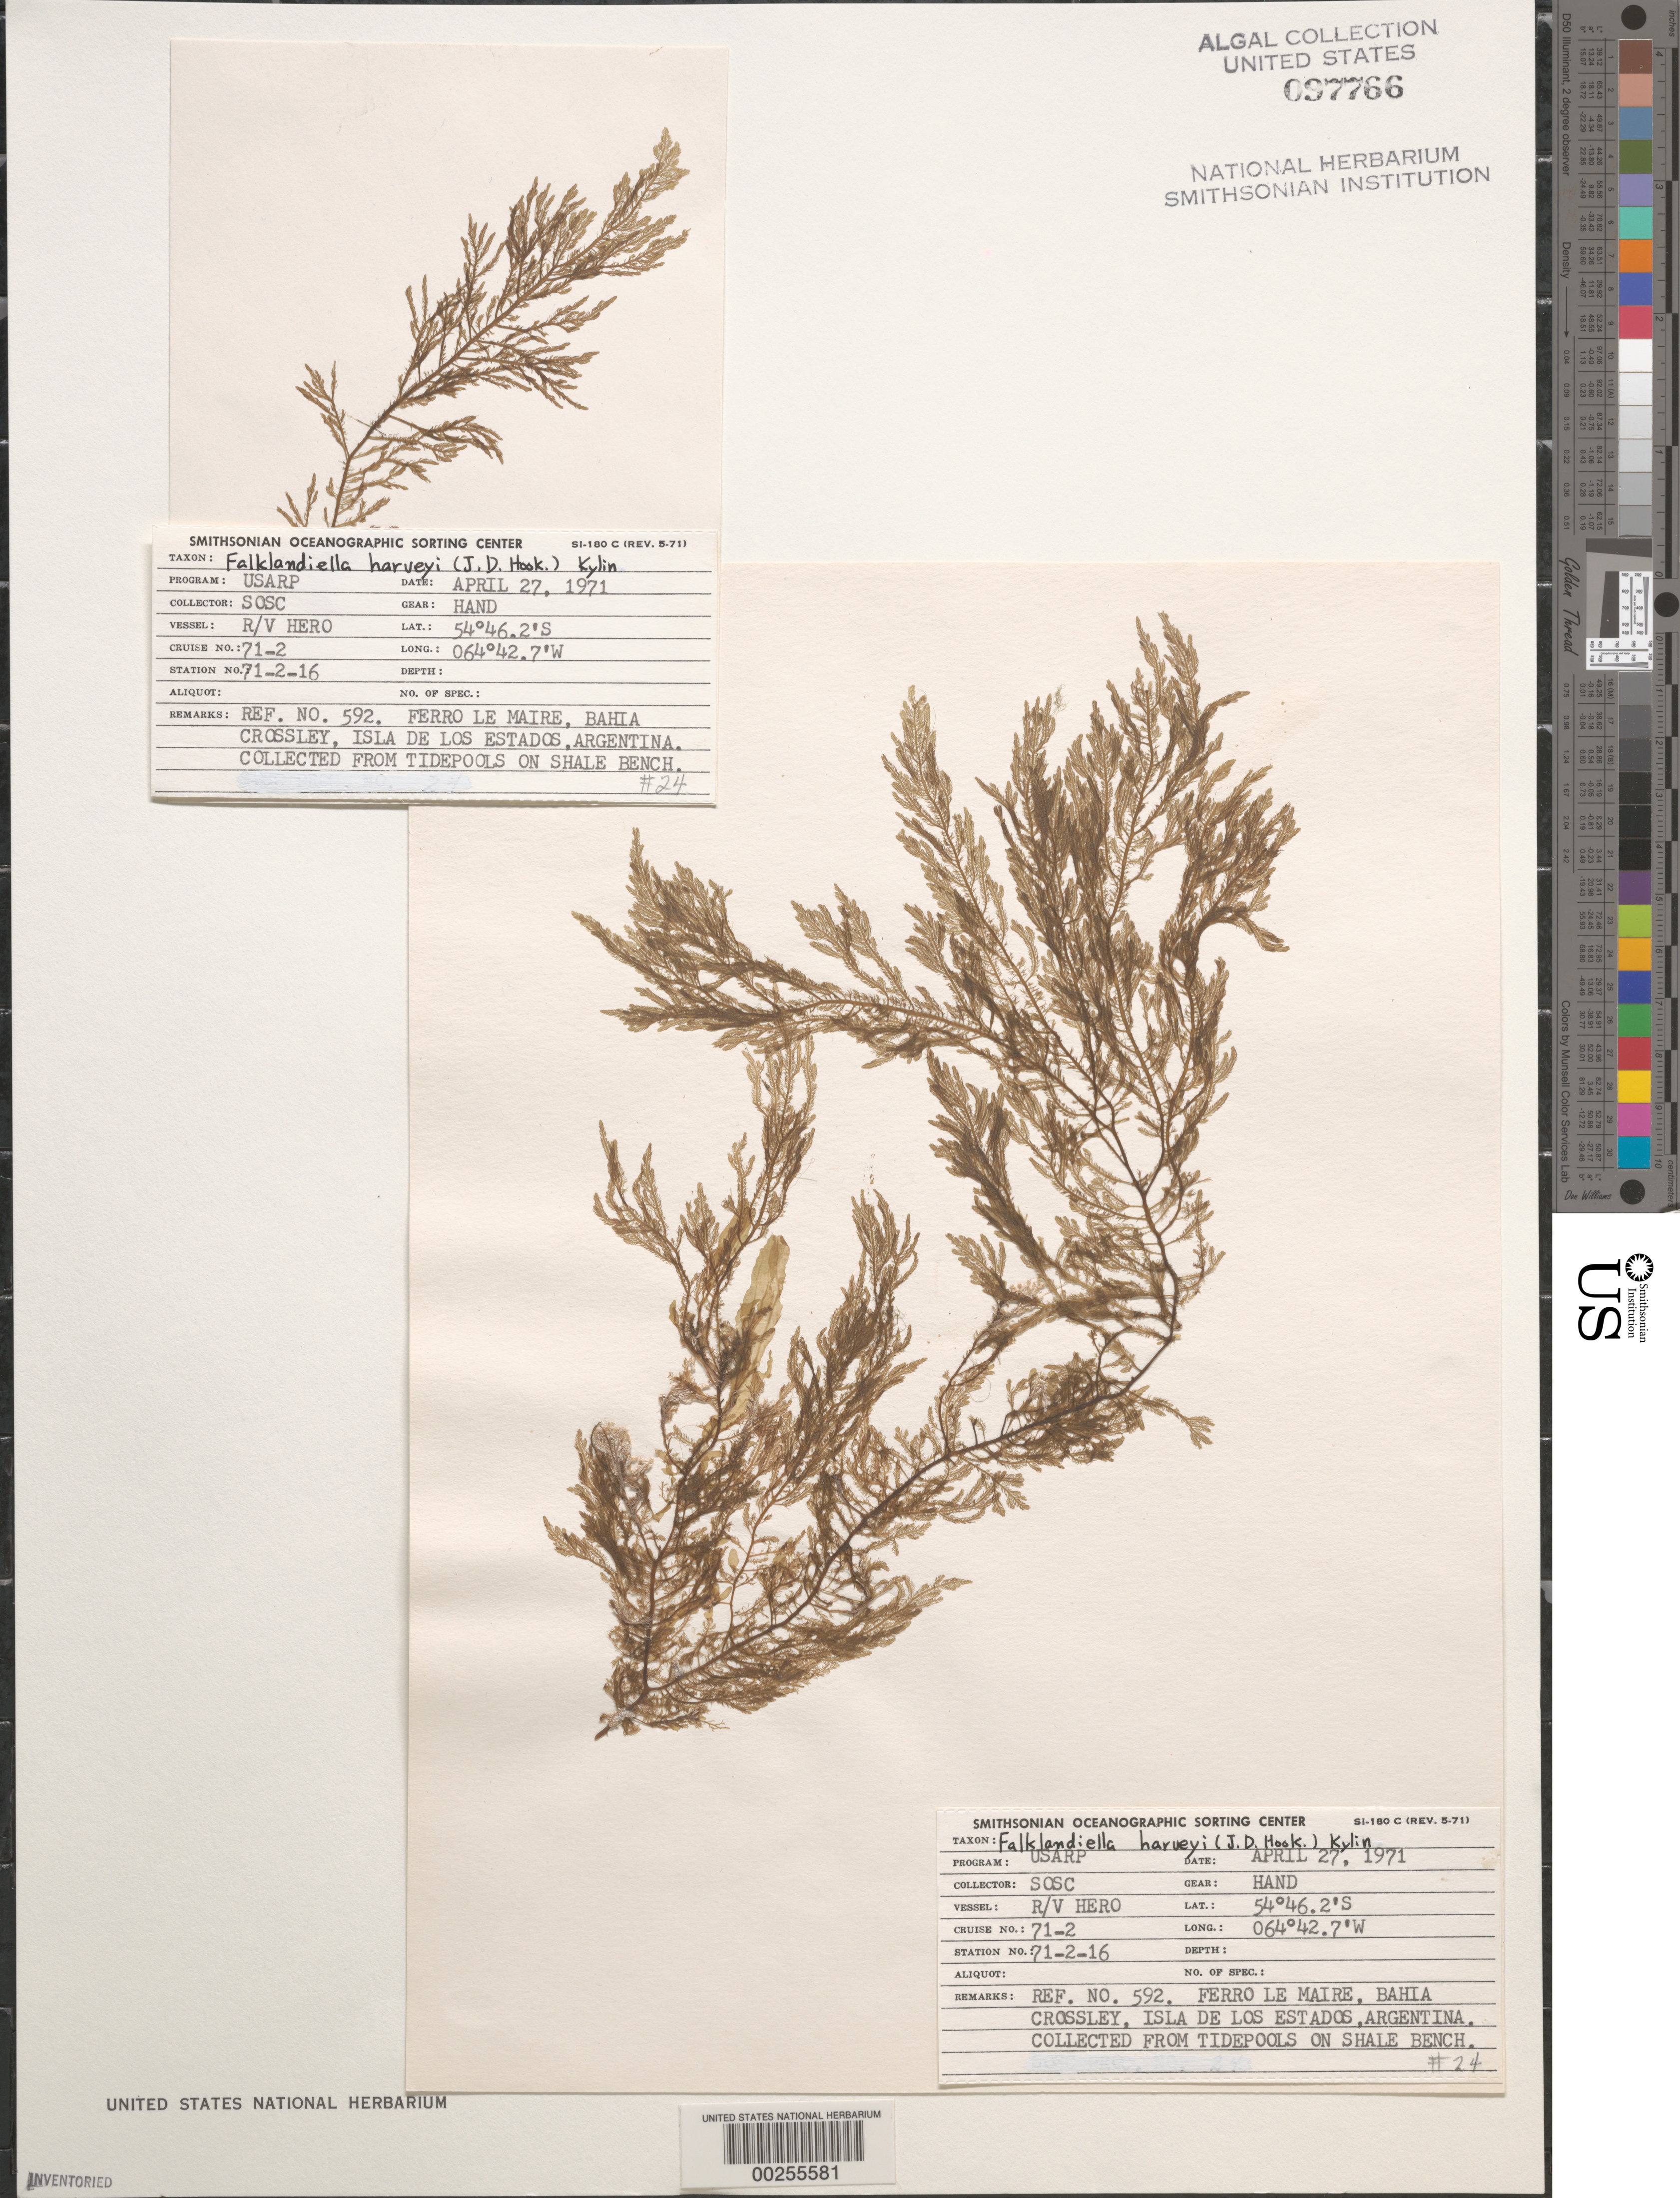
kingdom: Plantae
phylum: Rhodophyta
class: Florideophyceae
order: Ceramiales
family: Callithamniaceae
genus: Falklandiella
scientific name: Falklandiella harveyi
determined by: Moe, R. L.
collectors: SOSC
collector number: Station 71-2-16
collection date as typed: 27 Apr 1971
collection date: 1971-04-27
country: Argentina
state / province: Tierra del Fuego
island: Isla de los Estados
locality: Ferro le Maire, Bahia Crossley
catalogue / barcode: US 97766